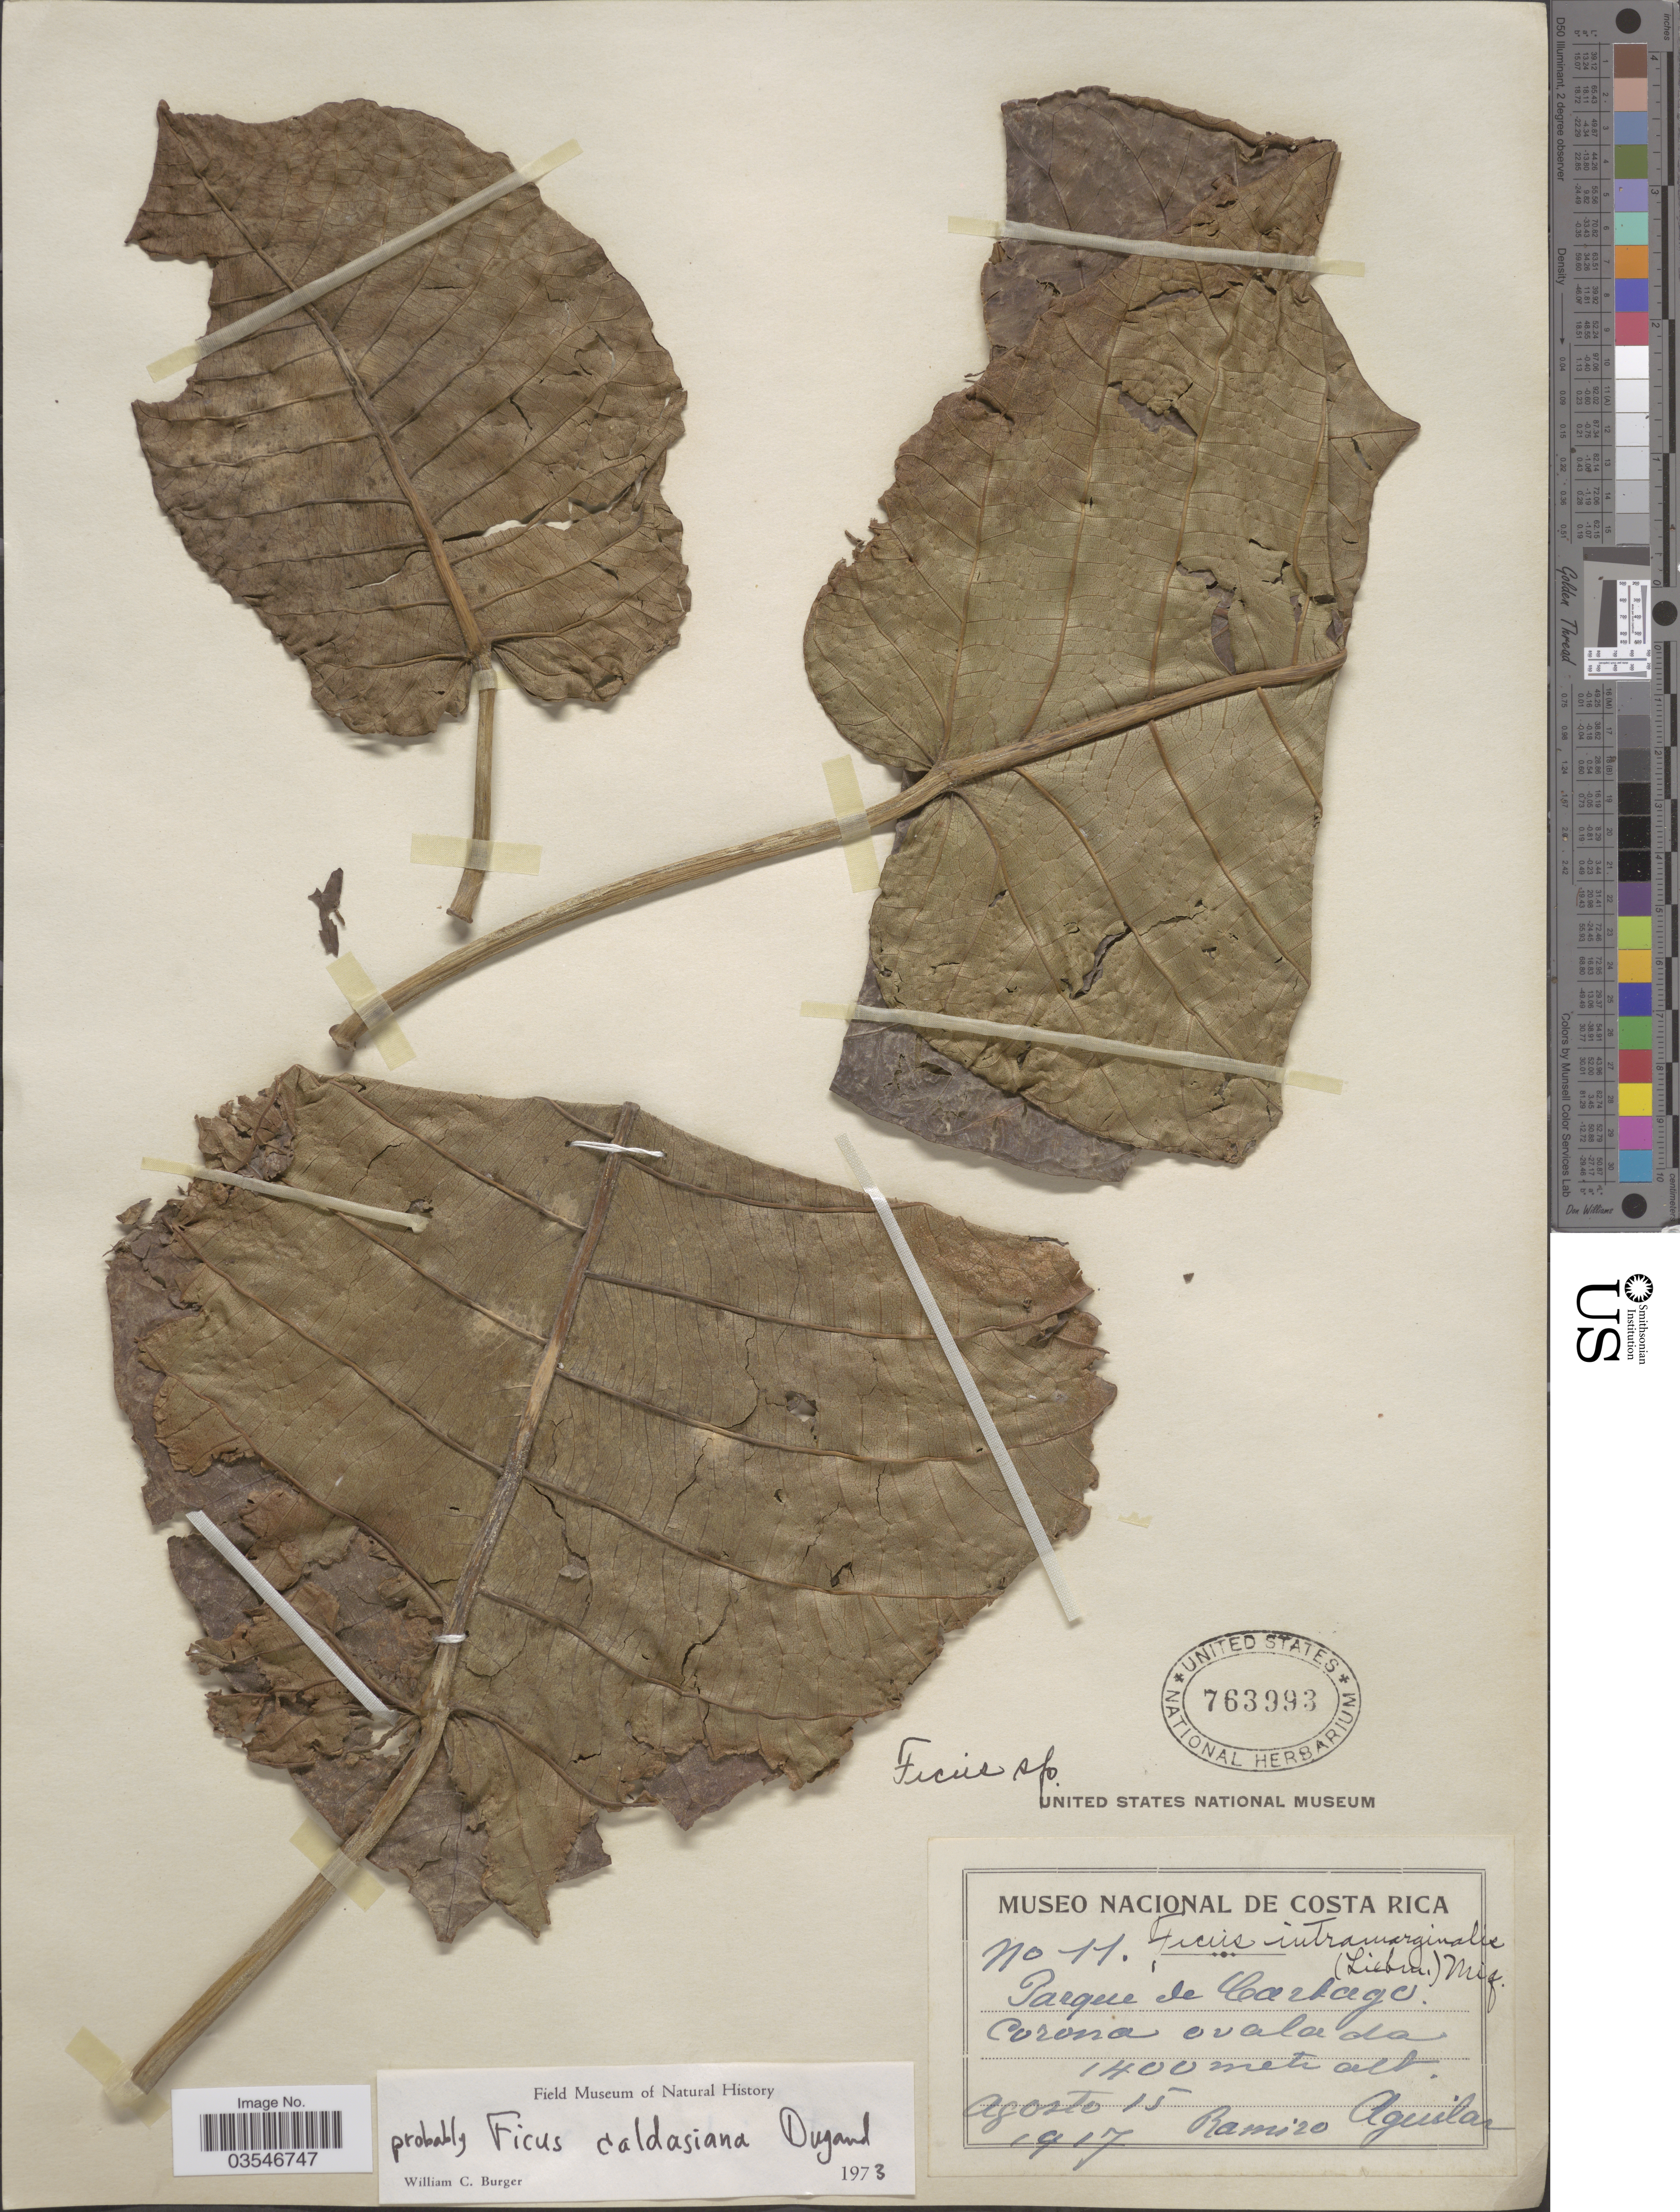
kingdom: Plantae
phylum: Tracheophyta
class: Magnoliopsida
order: Rosales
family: Moraceae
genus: Ficus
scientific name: Ficus caldasiana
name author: Dugand G.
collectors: R. Aguilar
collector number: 11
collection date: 1917-08-15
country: Costa Rica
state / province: Cartago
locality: Parque de Cartago.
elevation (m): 1400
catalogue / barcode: US 763993